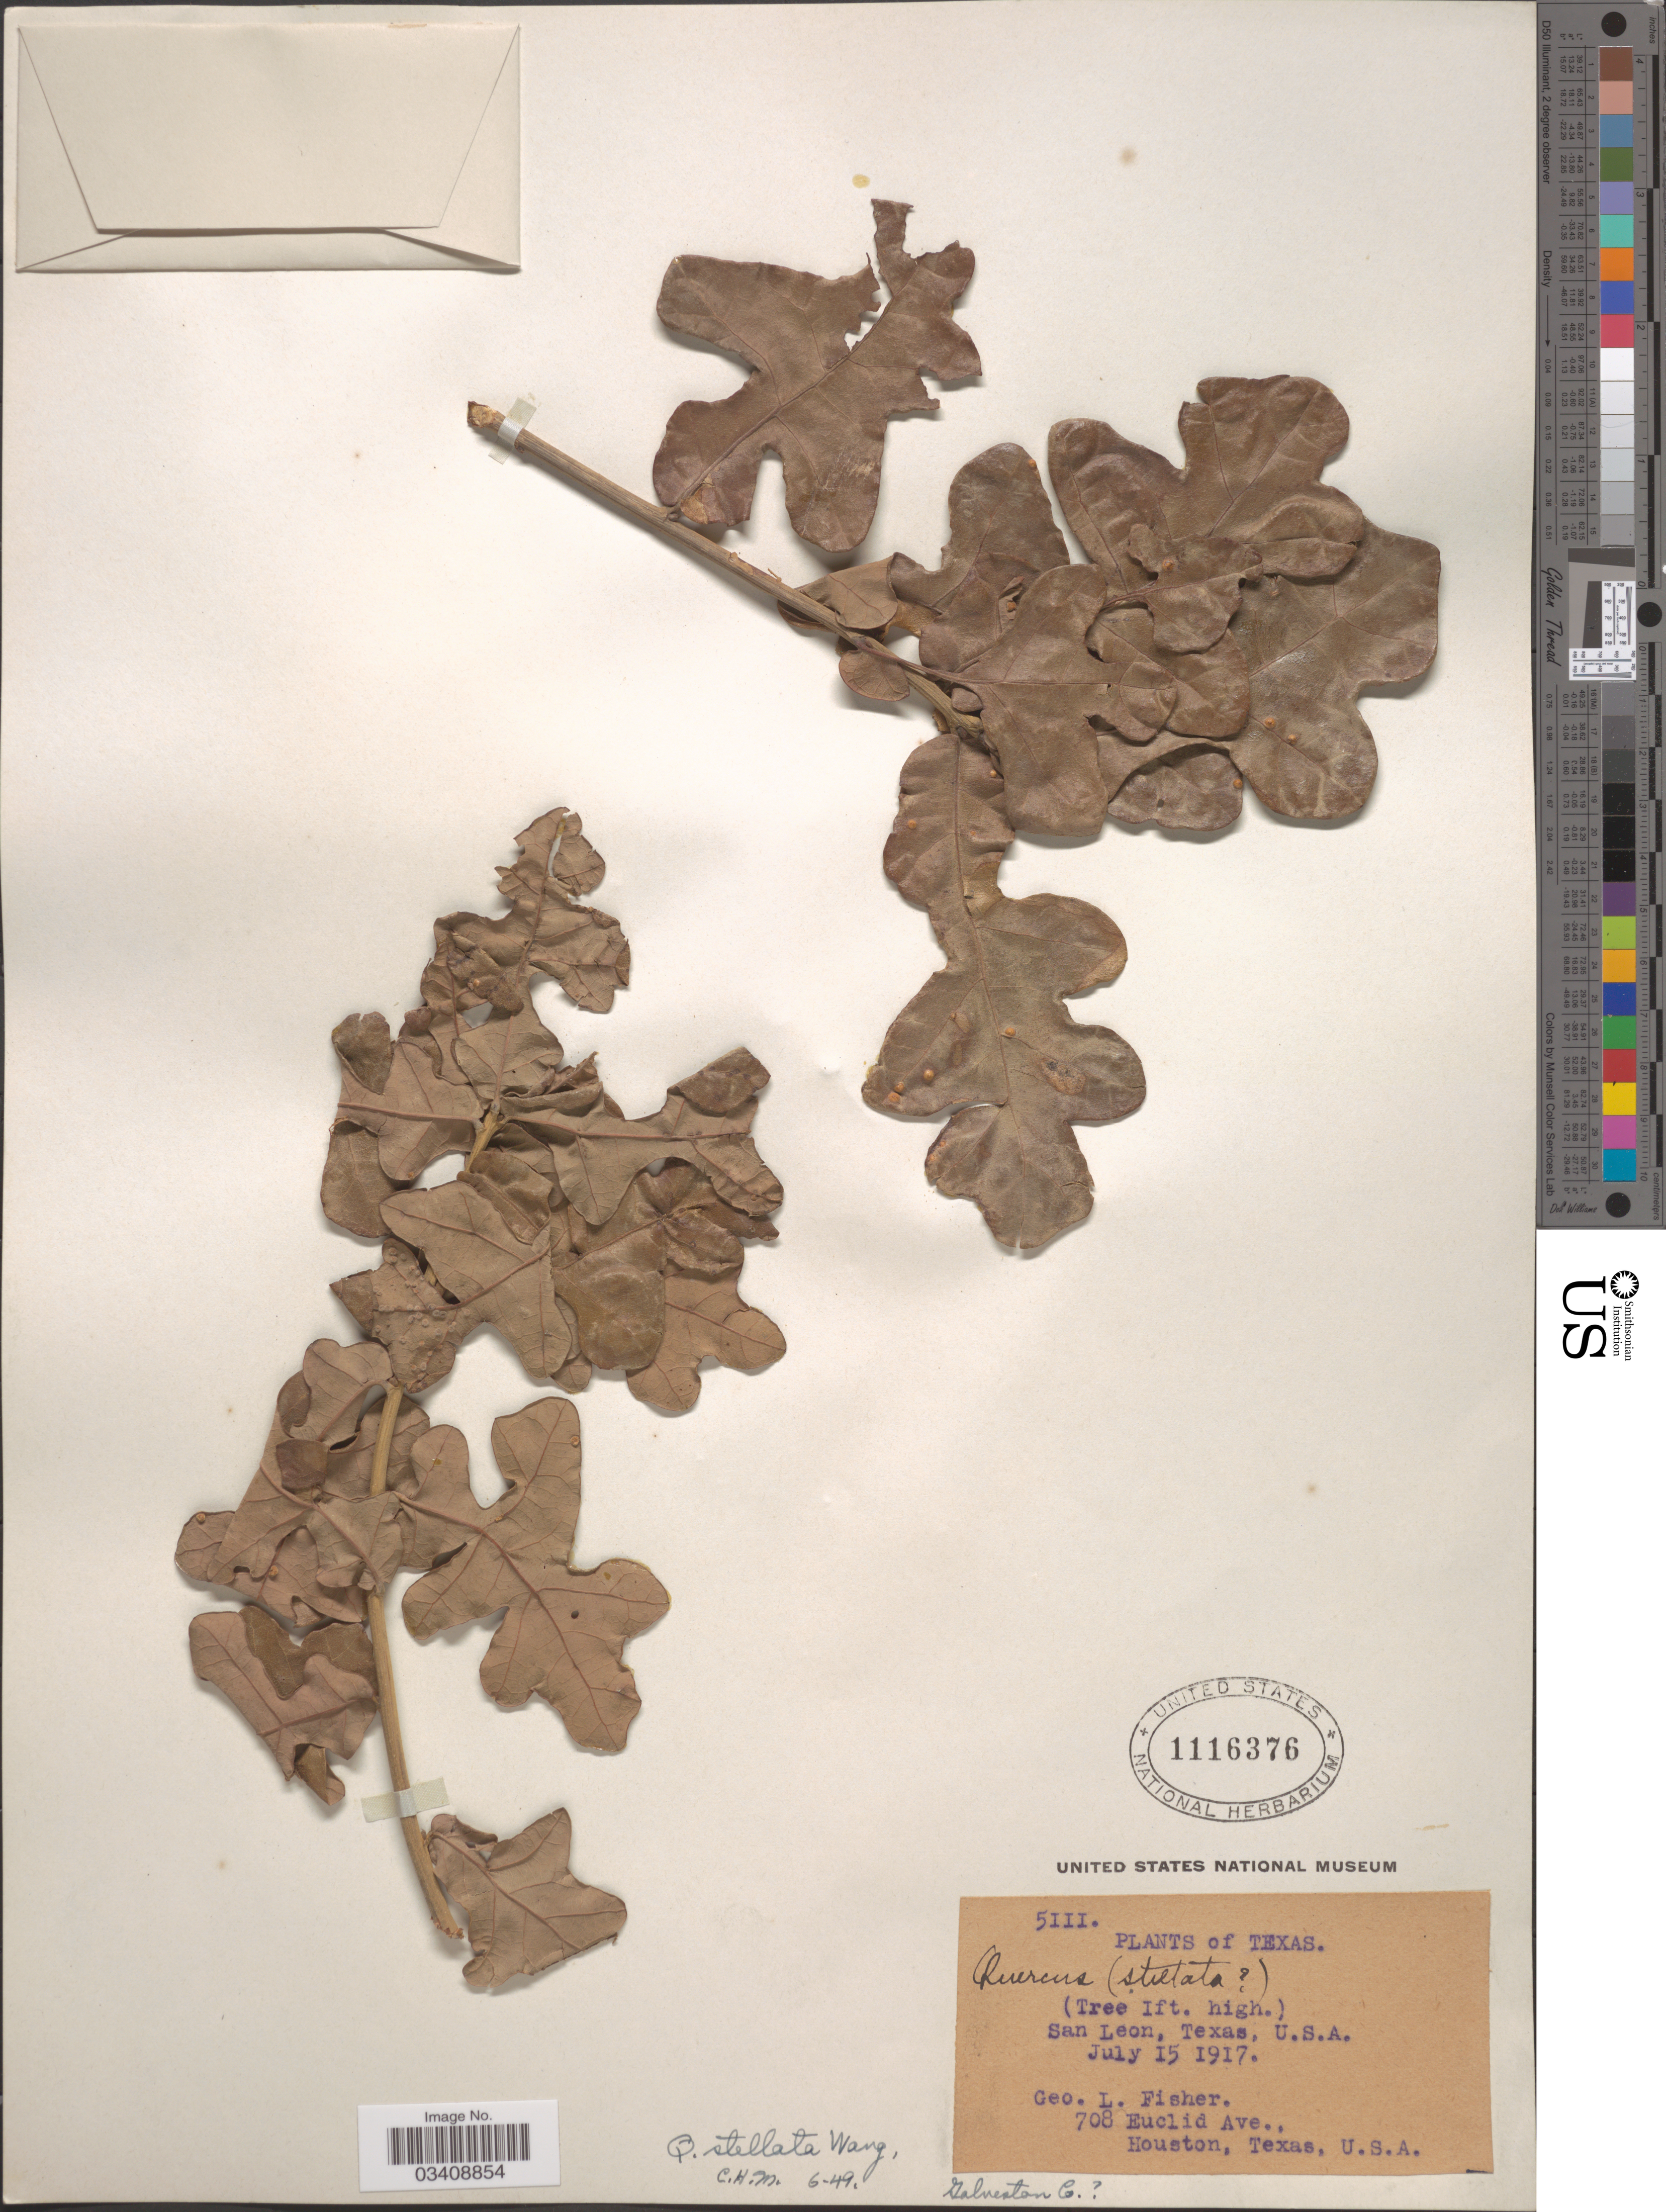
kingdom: Plantae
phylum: Tracheophyta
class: Magnoliopsida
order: Fagales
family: Fagaceae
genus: Quercus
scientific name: Quercus stellata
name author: Wangenh.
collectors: G. L. Fisher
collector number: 5111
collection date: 1917-07-15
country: United States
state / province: Texas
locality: San Leon.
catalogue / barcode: US 1116376